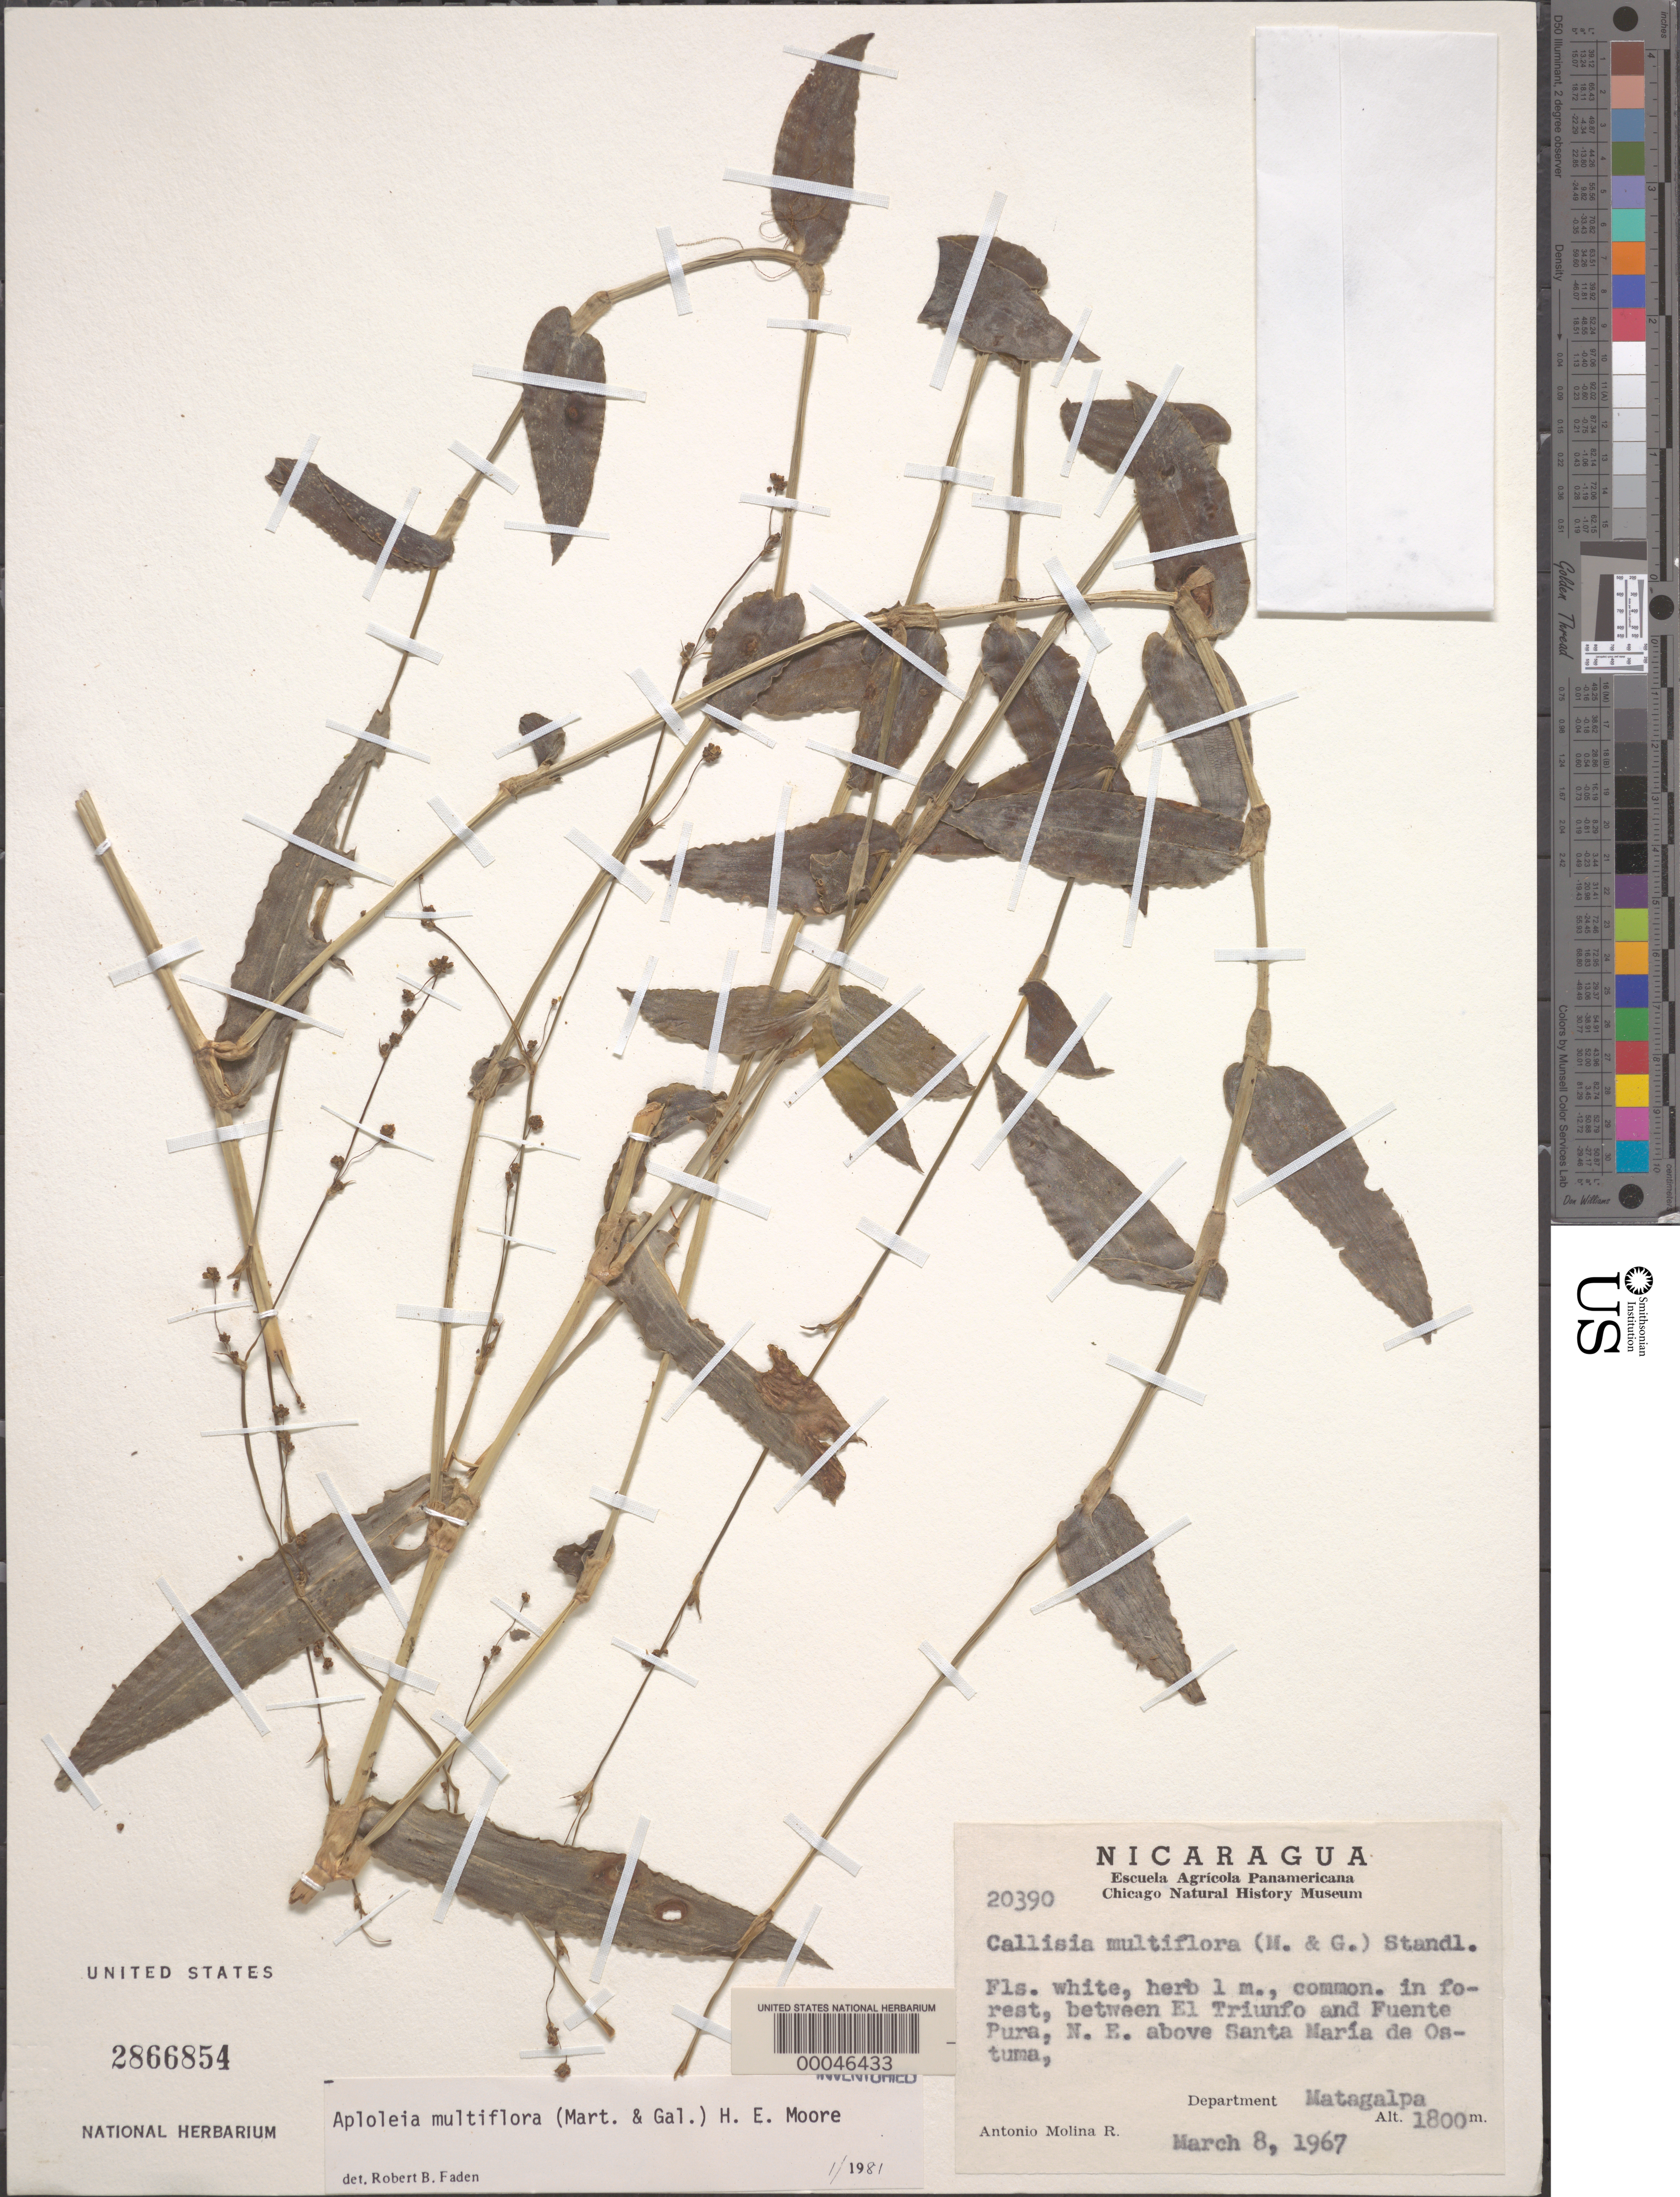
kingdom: Plantae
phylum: Tracheophyta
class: Liliopsida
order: Commelinales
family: Commelinaceae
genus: Callisia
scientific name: Callisia multiflora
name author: (M. Martens & Galeotti) Standl.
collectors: A. Molina R.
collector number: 20390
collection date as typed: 08 Mar 1967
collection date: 1967-03-08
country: Nicaragua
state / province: Matagalpa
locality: Between el triunfo and fuente pura, above santa maria de ostuma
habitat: Forest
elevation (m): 1800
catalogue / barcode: US 2866854